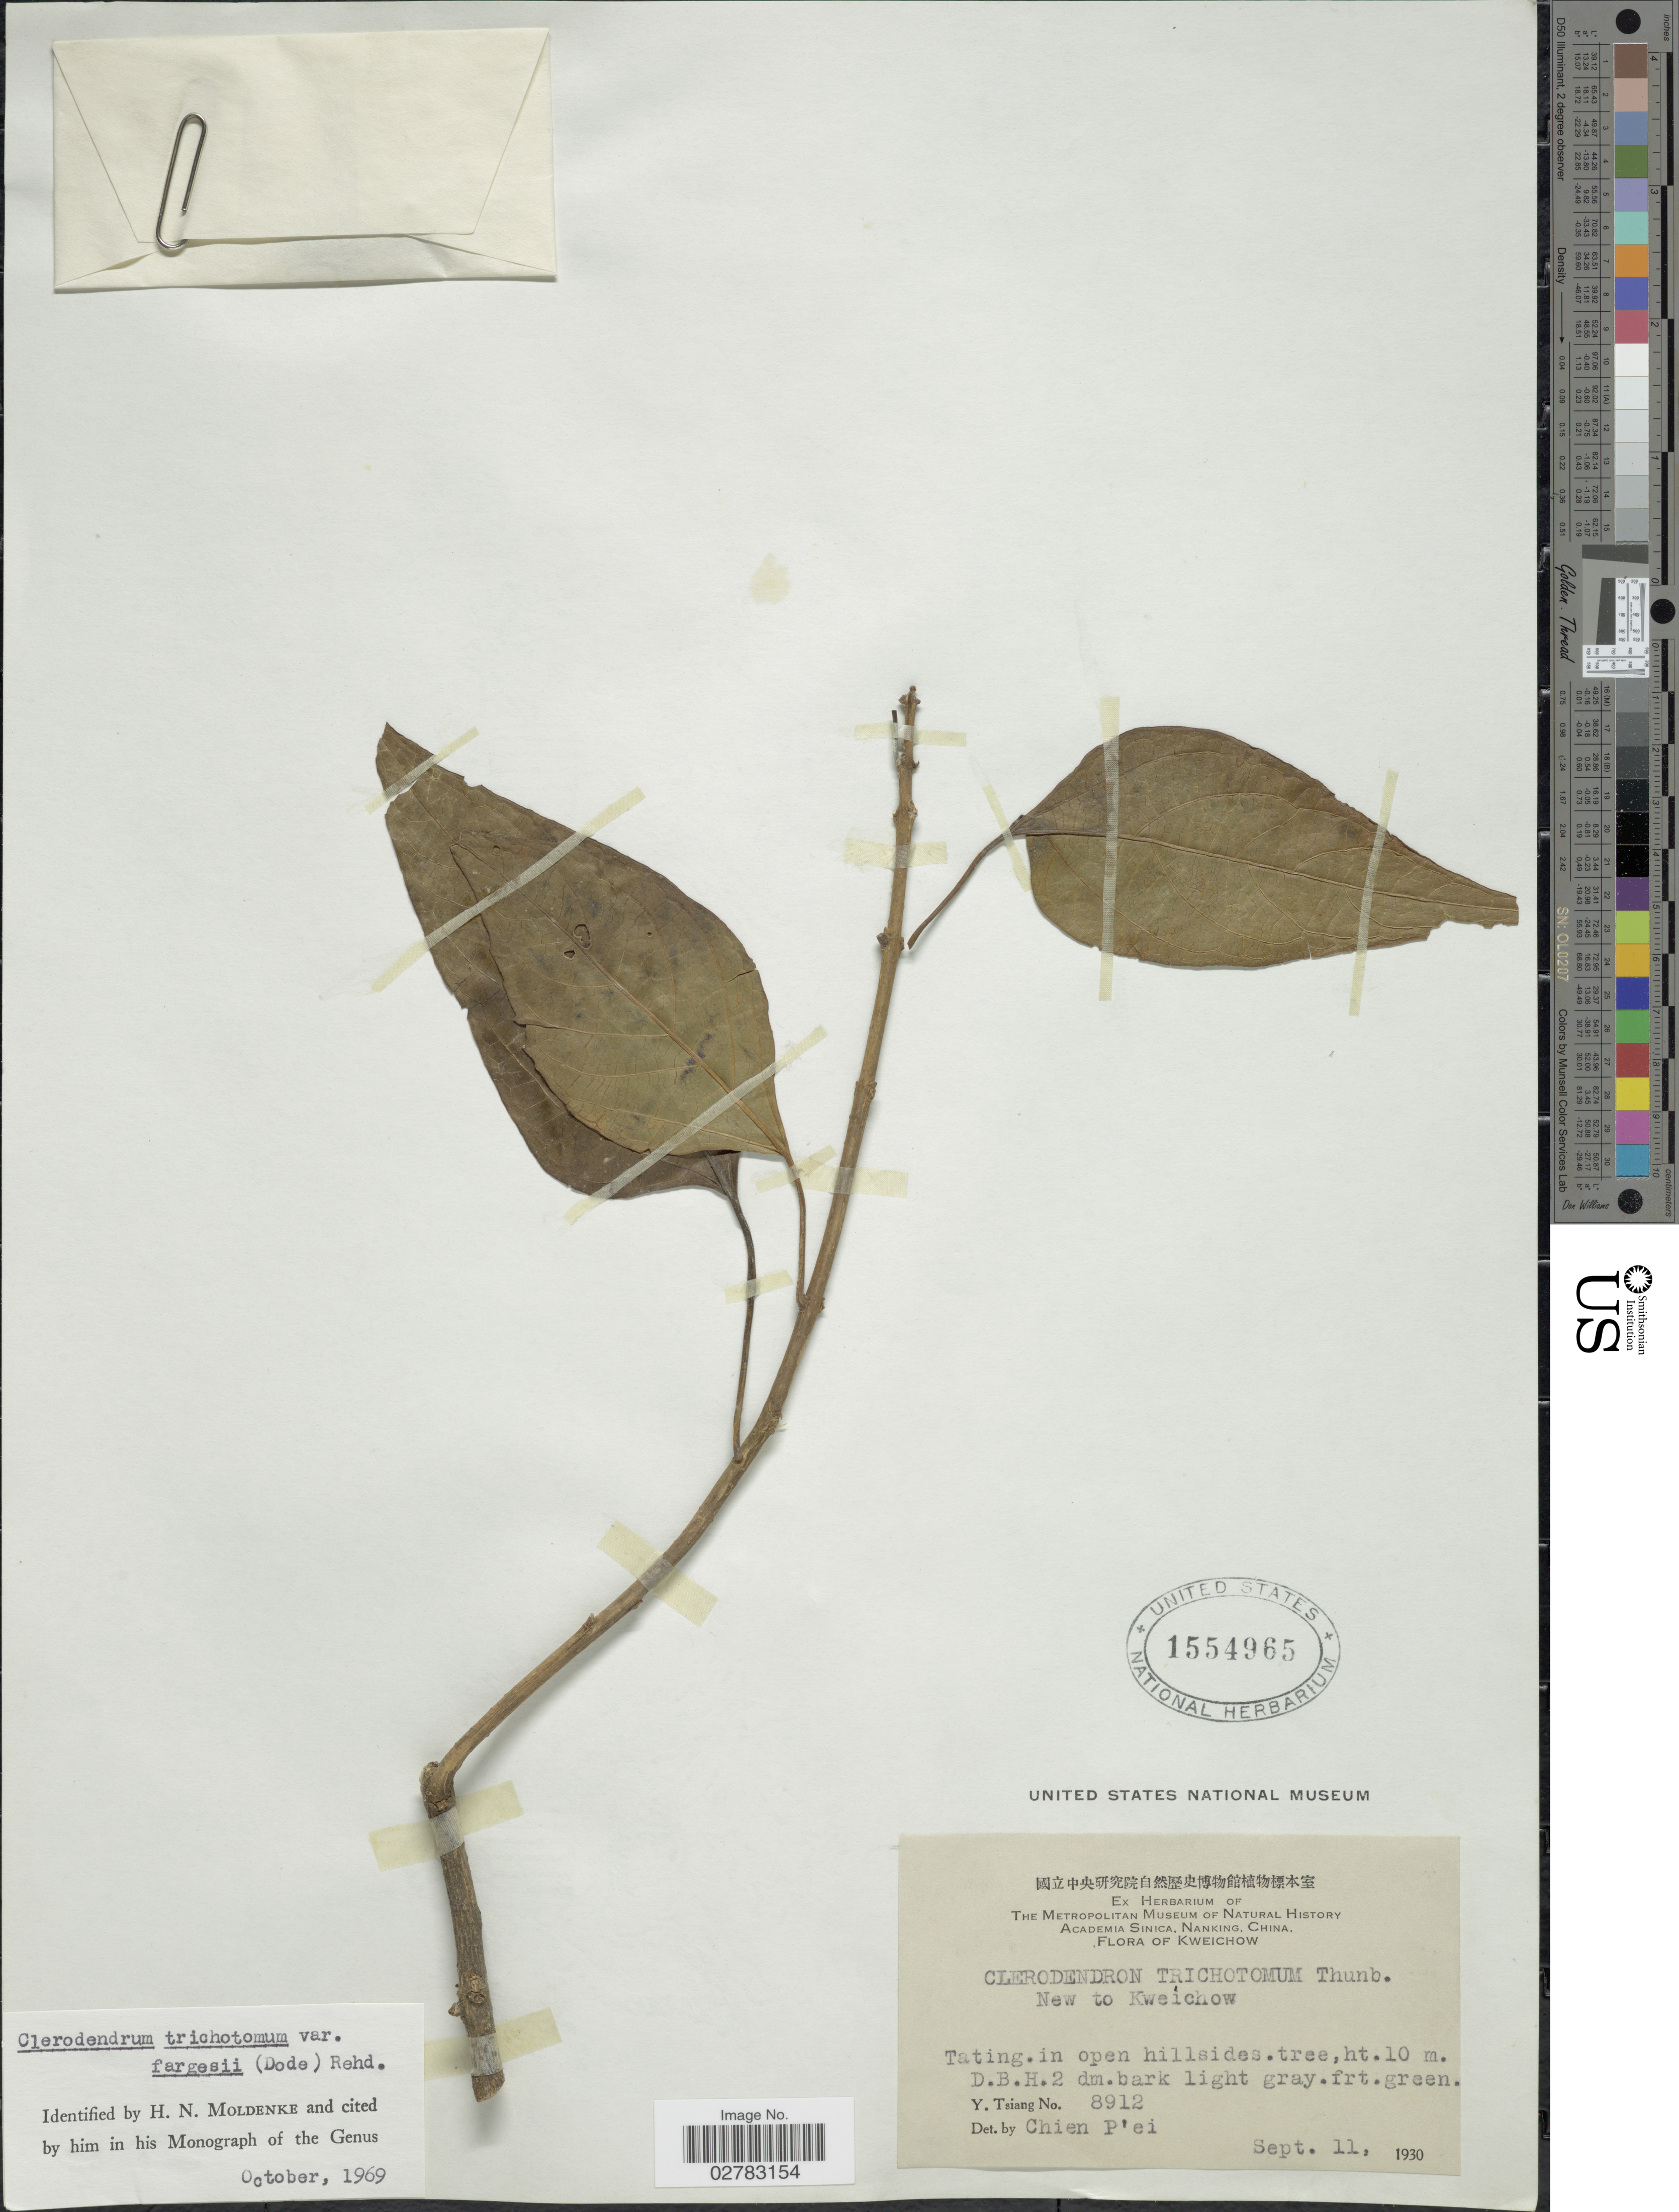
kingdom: Plantae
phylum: Tracheophyta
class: Magnoliopsida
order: Lamiales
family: Lamiaceae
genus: Clerodendrum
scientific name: Clerodendrum trichotomum var. fargesii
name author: (Dode) Rehder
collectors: Y. Tsiang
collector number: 8912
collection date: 1930-09-11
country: China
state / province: Guizhou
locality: Kweichow.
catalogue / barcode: US 1554965